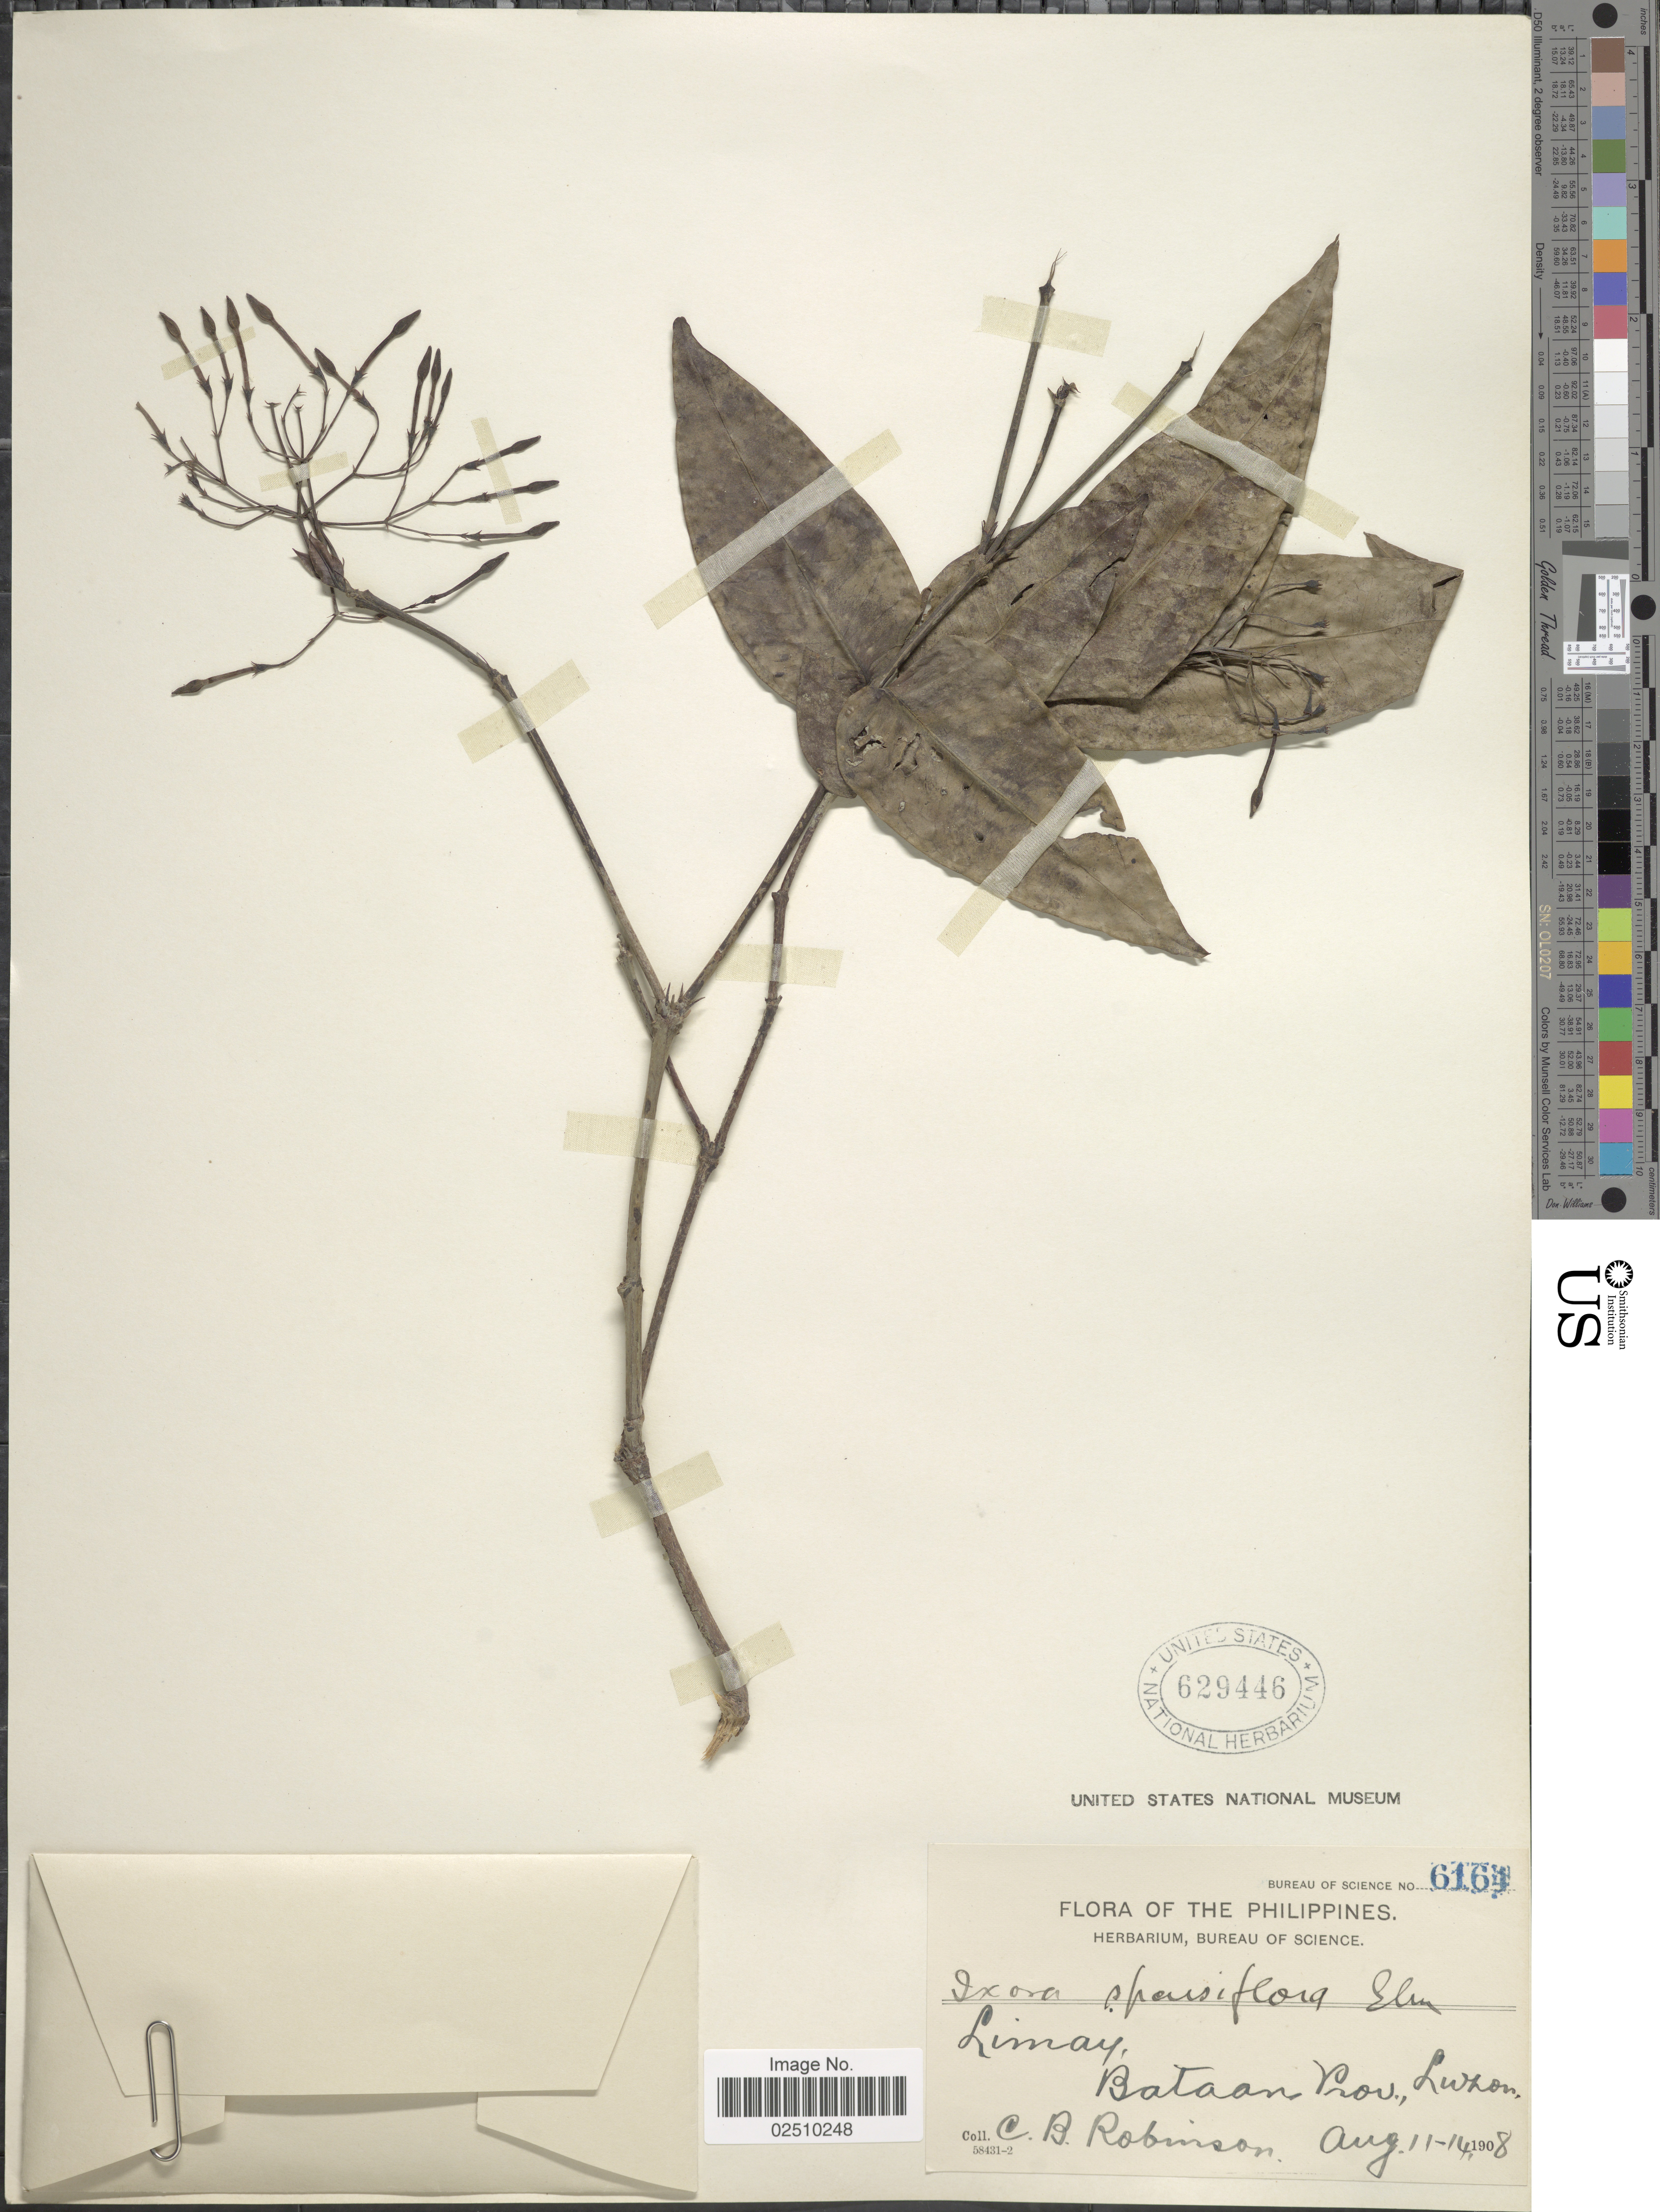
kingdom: Plantae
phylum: Tracheophyta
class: Magnoliopsida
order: Gentianales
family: Rubiaceae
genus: Ixora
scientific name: Ixora sparsiflora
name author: Elmer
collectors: C. Robinson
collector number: Bureau of Science 6164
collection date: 1908-08-11/1908-08-14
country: Philippines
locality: Limay, Bataan Prov., Luzon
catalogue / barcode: US 629446